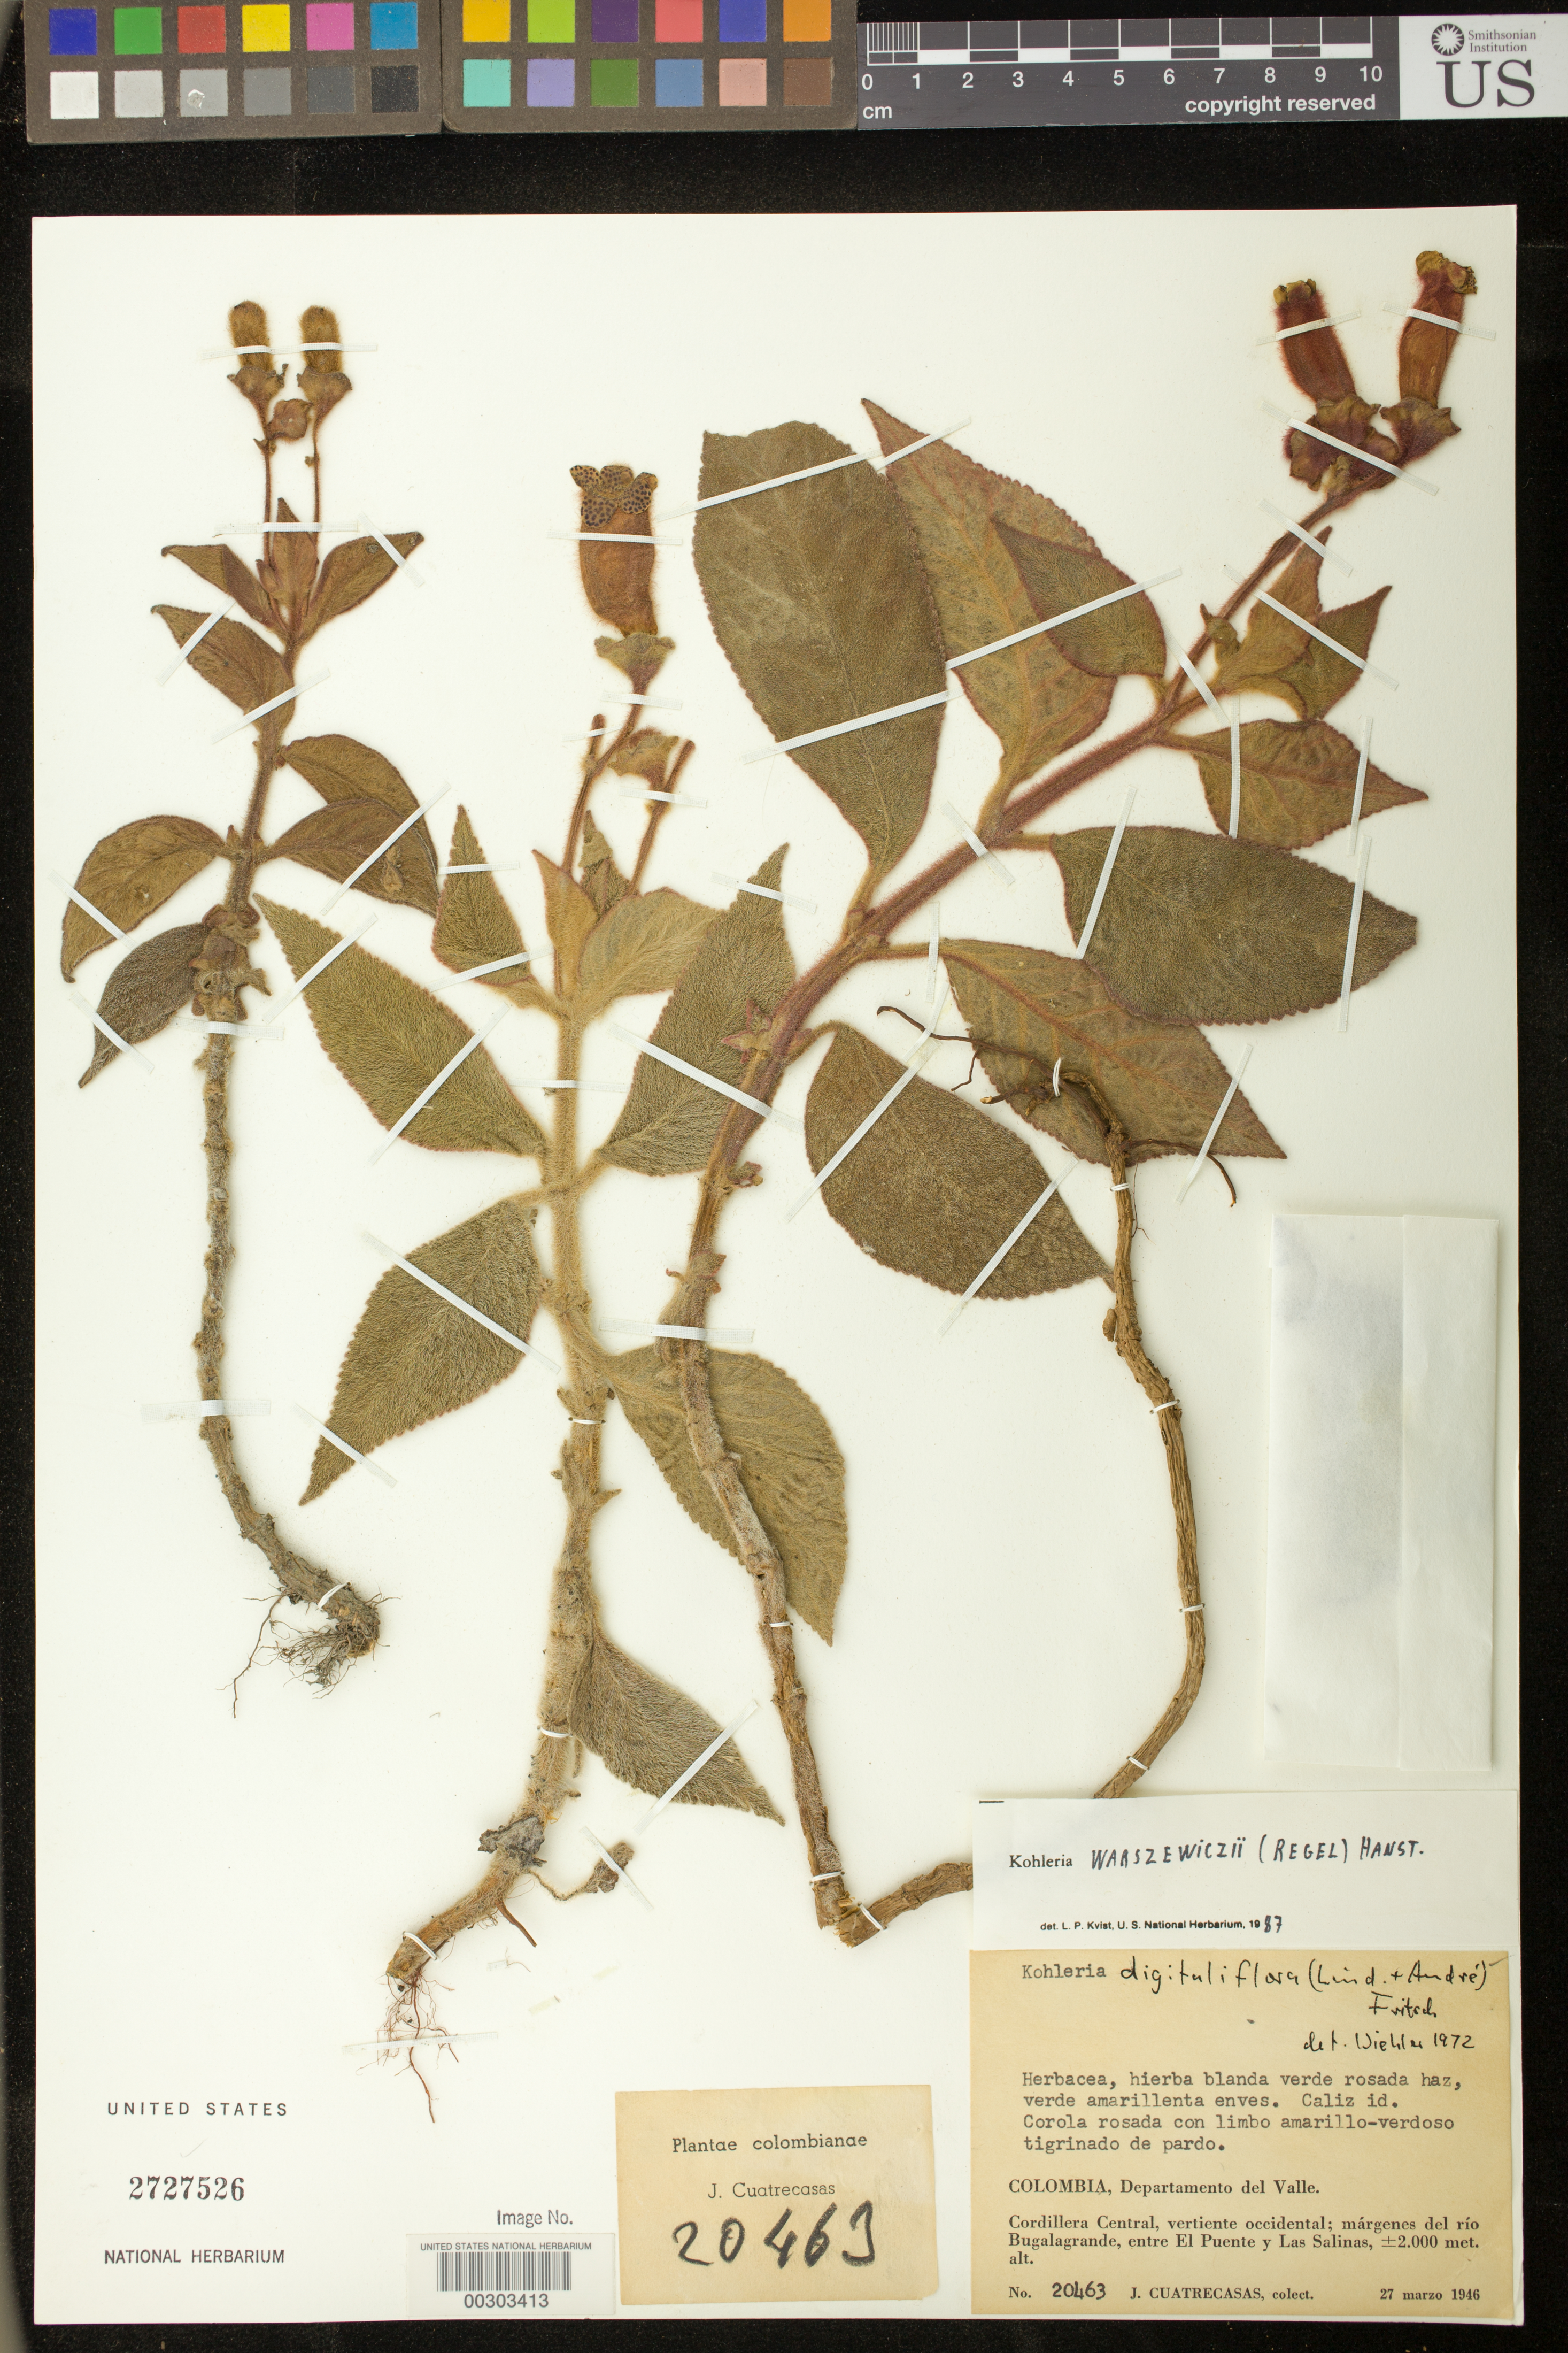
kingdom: Plantae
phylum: Tracheophyta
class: Magnoliopsida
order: Lamiales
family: Gesneriaceae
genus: Kohleria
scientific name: Kohleria warszewiczii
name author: (Regel) Hanst.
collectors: J. Cuatrecasas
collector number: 20463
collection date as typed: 27 Mar 1946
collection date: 1946-03-27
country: Colombia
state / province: Valle del Cauca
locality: Cordillera Central, western slope, banks of Rio Bugalagrande, between El Puente and Las Salinas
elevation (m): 2000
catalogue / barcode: US 2727526